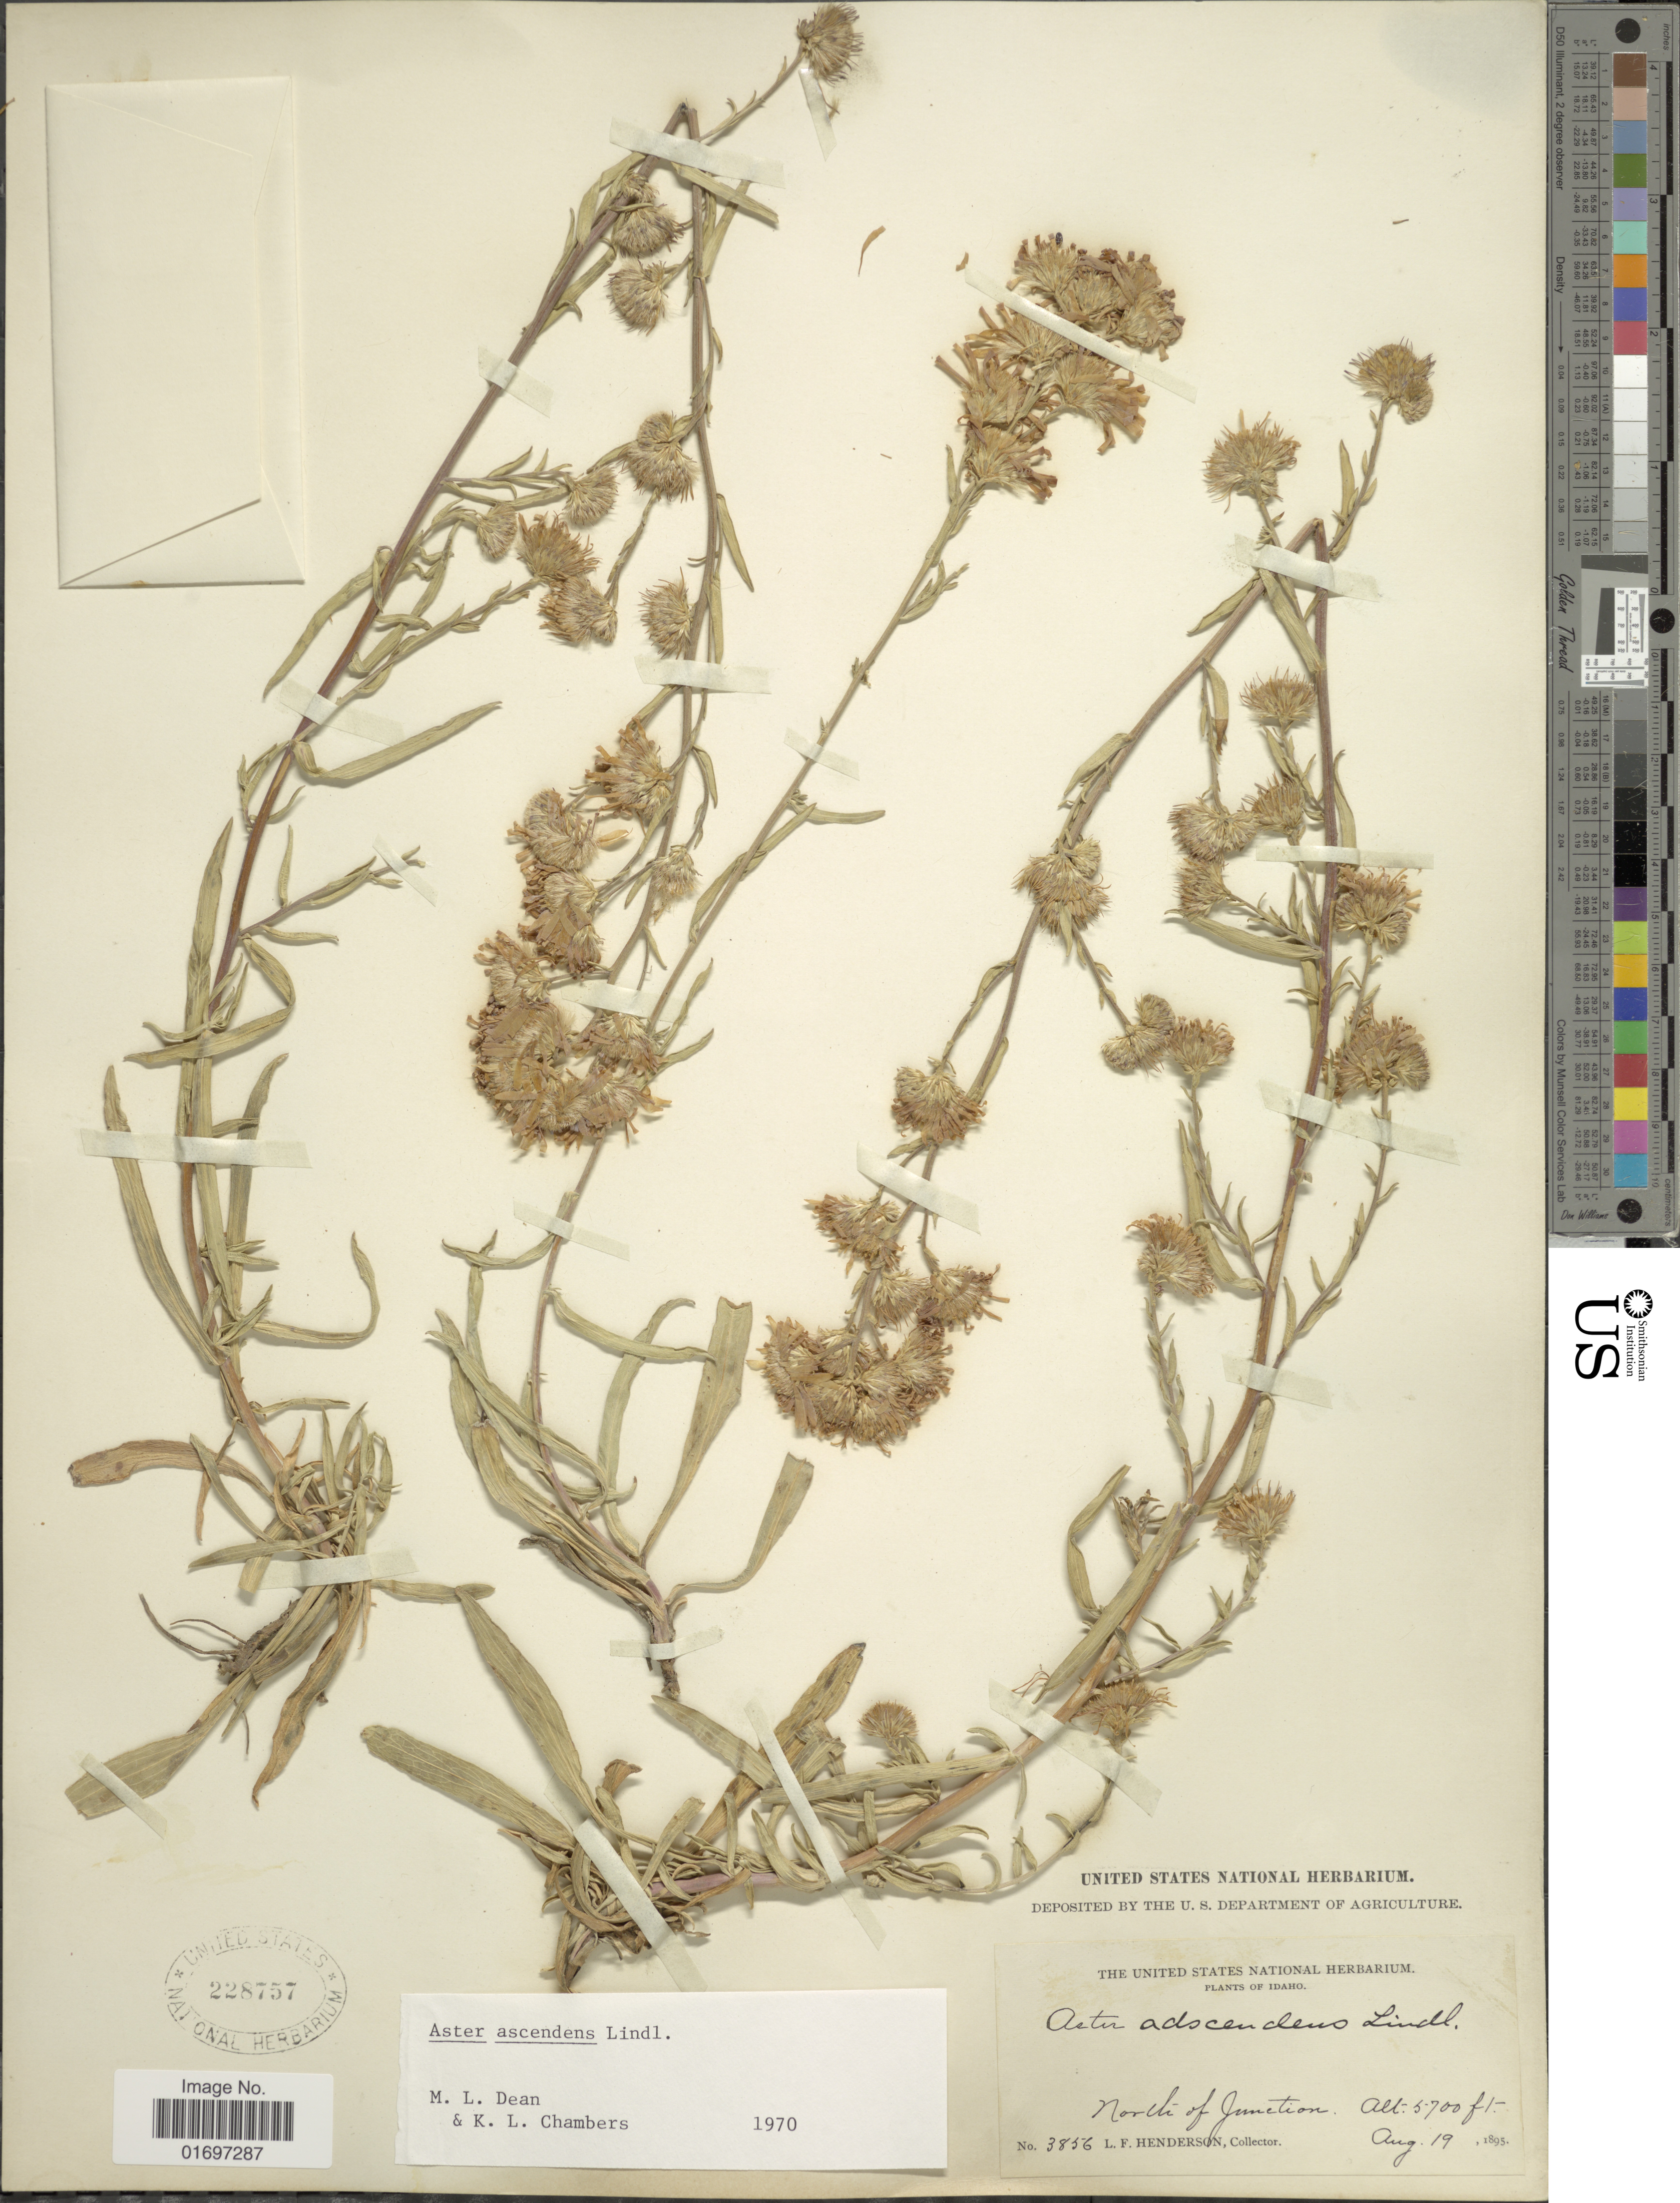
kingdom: Plantae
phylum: Tracheophyta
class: Magnoliopsida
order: Asterales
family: Asteraceae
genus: Symphyotrichum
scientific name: Symphyotrichum ascendens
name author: (Lindl.) G.L. Nesom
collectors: L. Henderson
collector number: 3856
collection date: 1895-08-19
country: United States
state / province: Idaho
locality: Idaho. North of Junction.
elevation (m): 1737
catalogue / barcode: US 228757